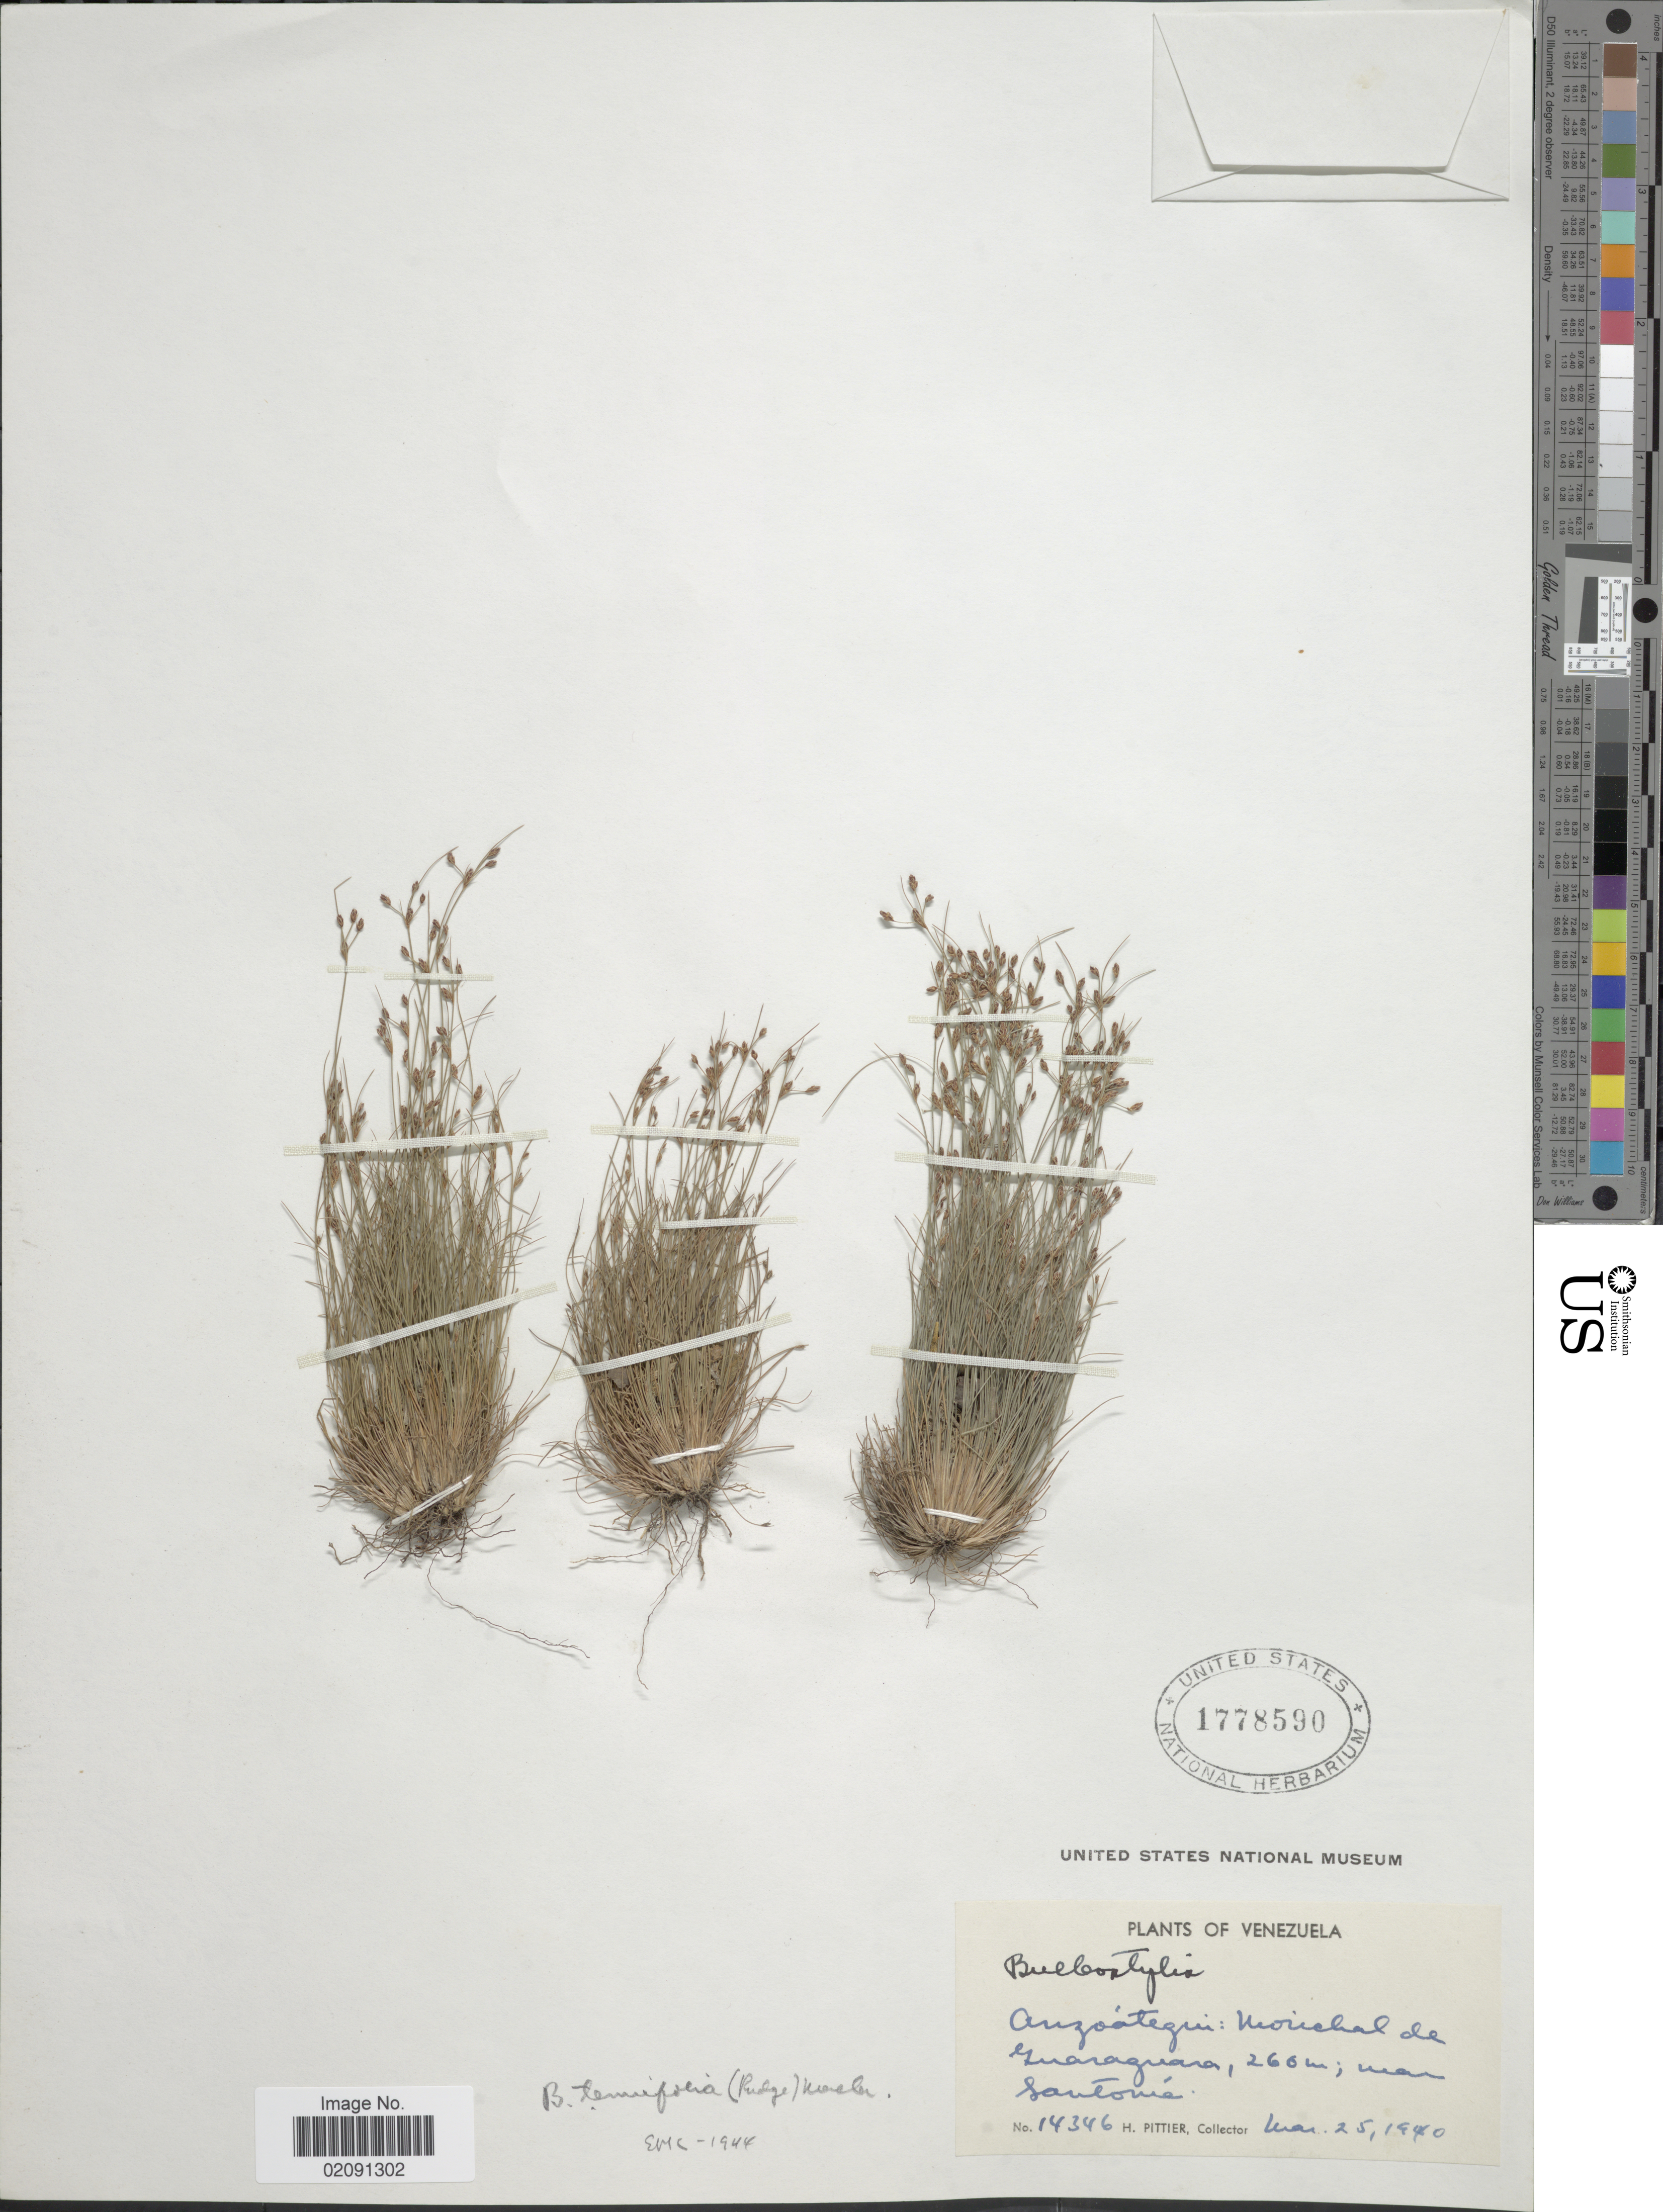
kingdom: Plantae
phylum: Tracheophyta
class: Liliopsida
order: Poales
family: Cyperaceae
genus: Bulbostylis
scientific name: Bulbostylis tenuifolia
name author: (Rudge) J.F. Macbr.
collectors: H. F. Pittier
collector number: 14346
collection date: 1940-03-25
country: Venezuela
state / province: Anzoategui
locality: Morichal de Guaraguara, near Santonia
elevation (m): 260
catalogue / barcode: US 1778590